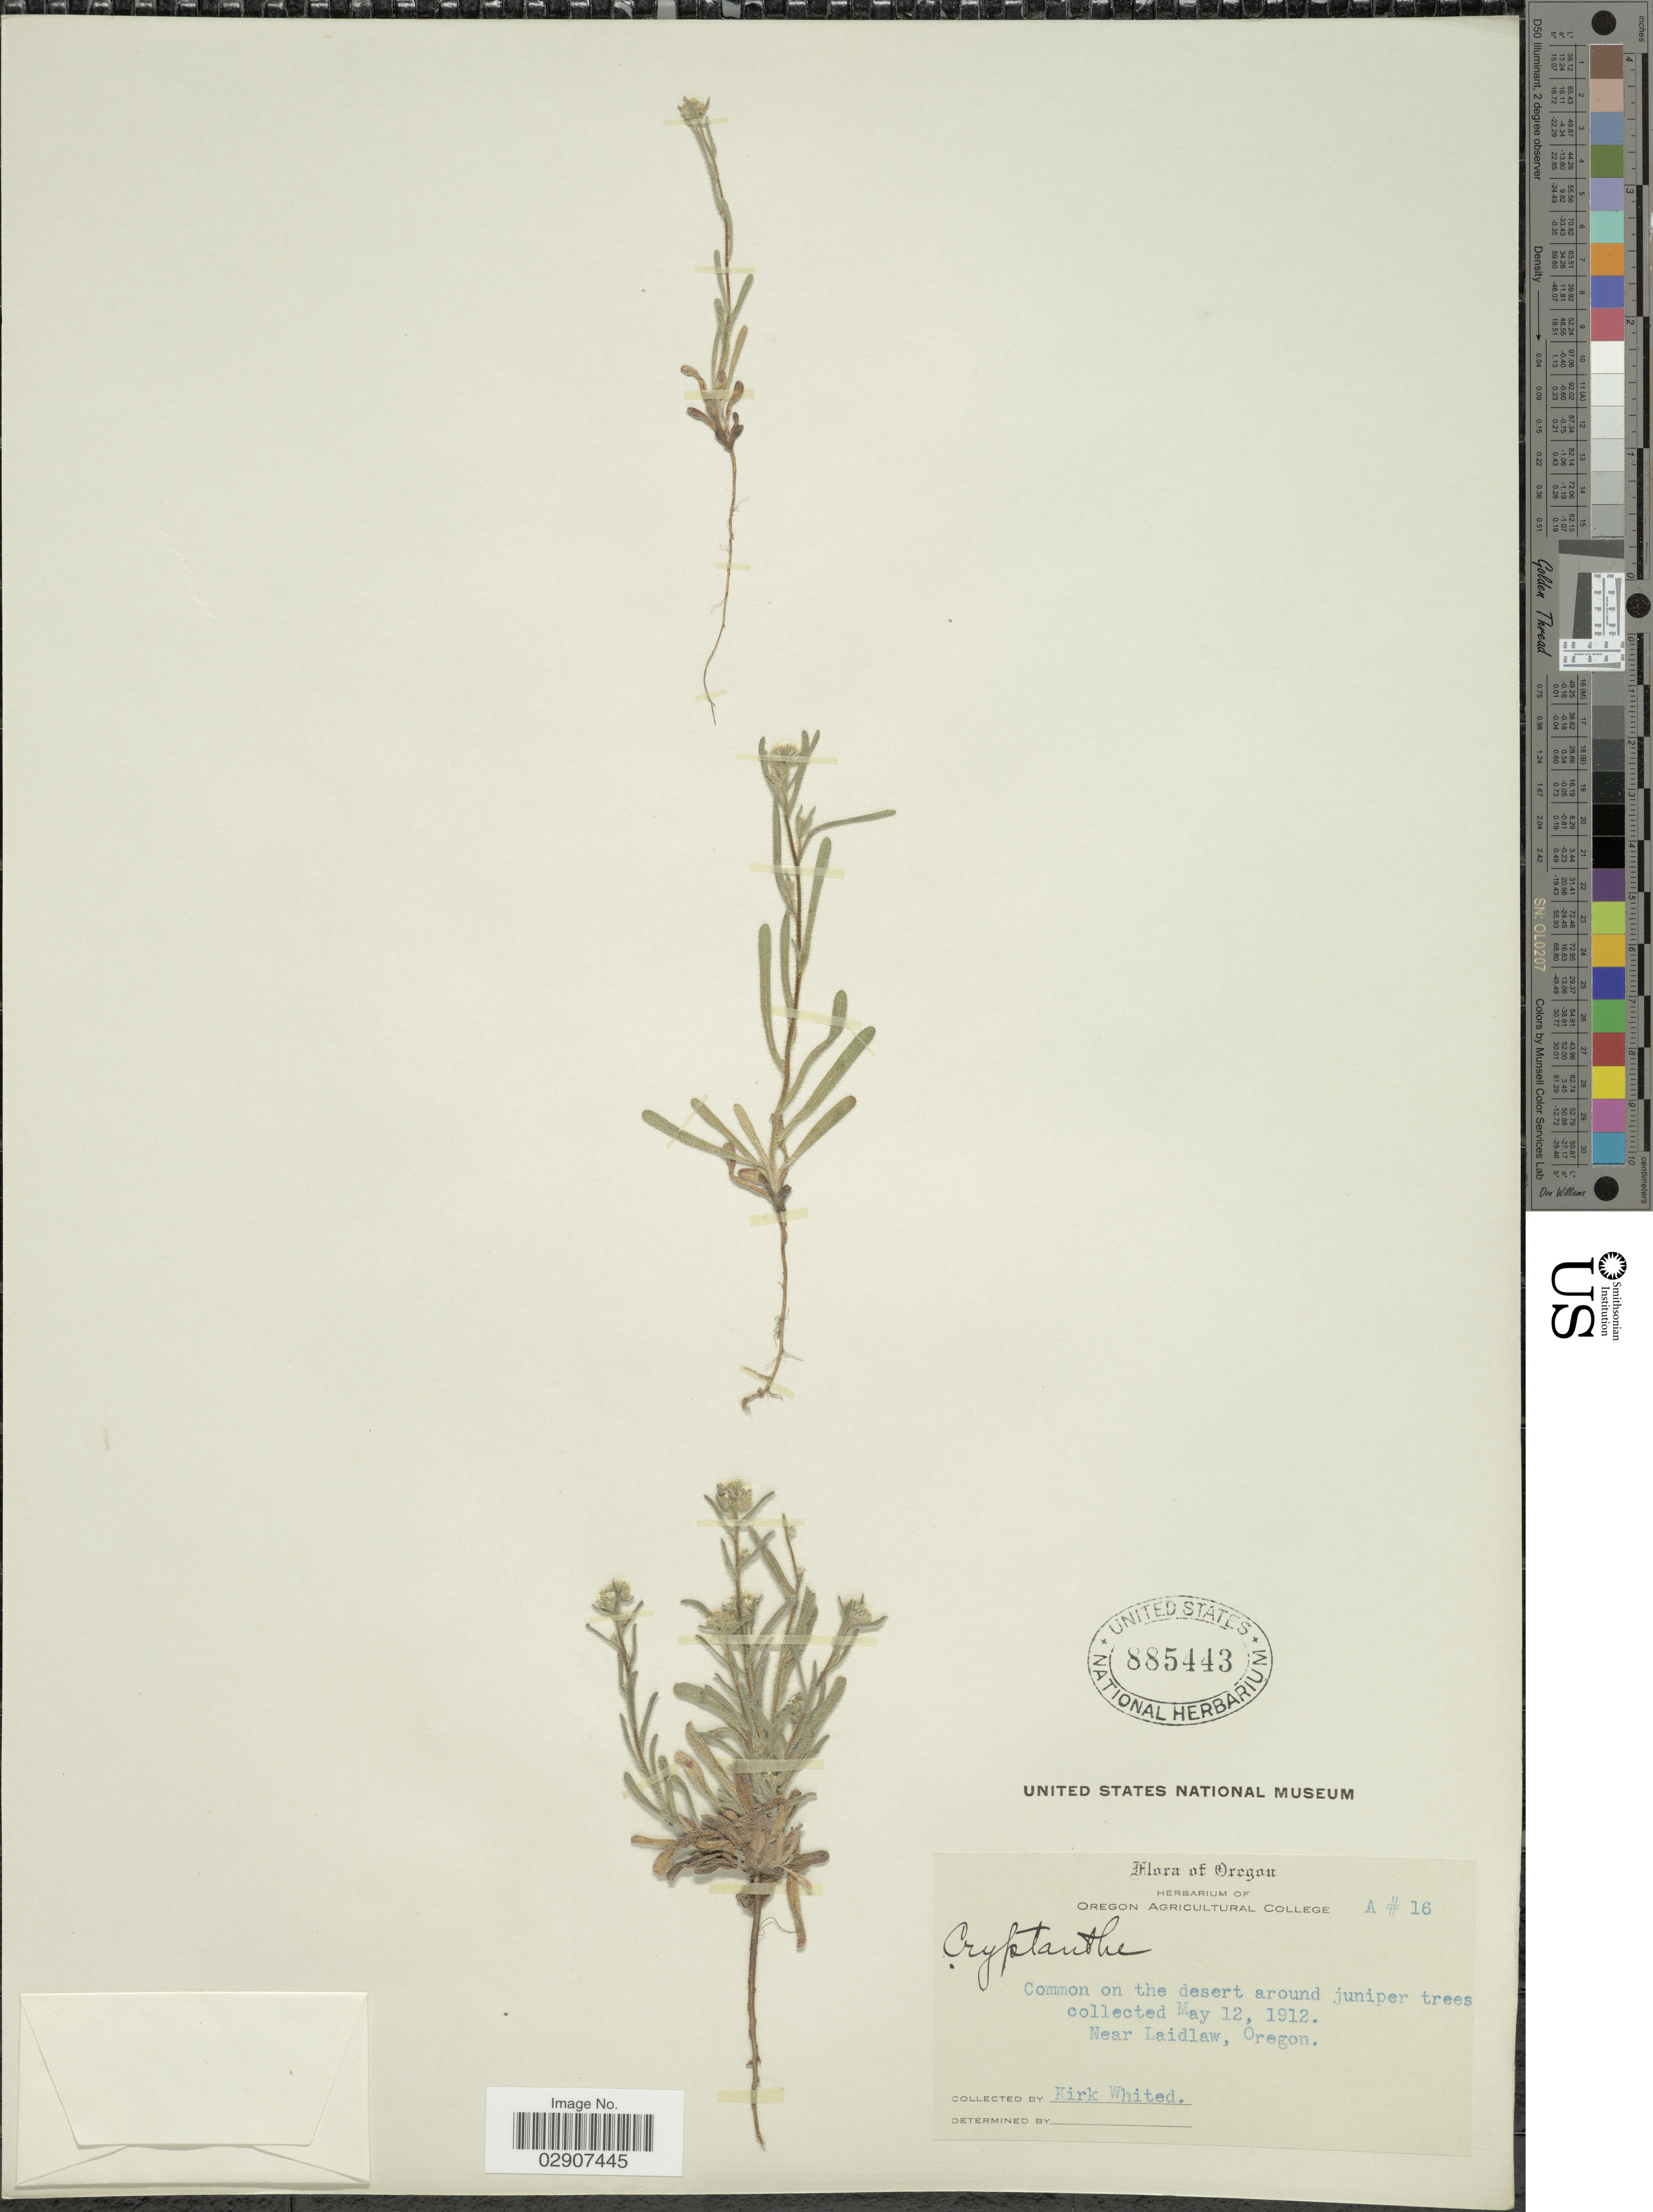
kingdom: Plantae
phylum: Tracheophyta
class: Magnoliopsida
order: Boraginales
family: Boraginaceae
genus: Cryptantha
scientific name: Cryptantha flaccida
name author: (Douglas ex Lehm.) Greene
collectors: K. Whited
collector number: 16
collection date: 1912-05-12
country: United States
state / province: Oregon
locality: Common on the desert around juniper trees, Near Laidlaw, Oregon.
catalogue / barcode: US 885443